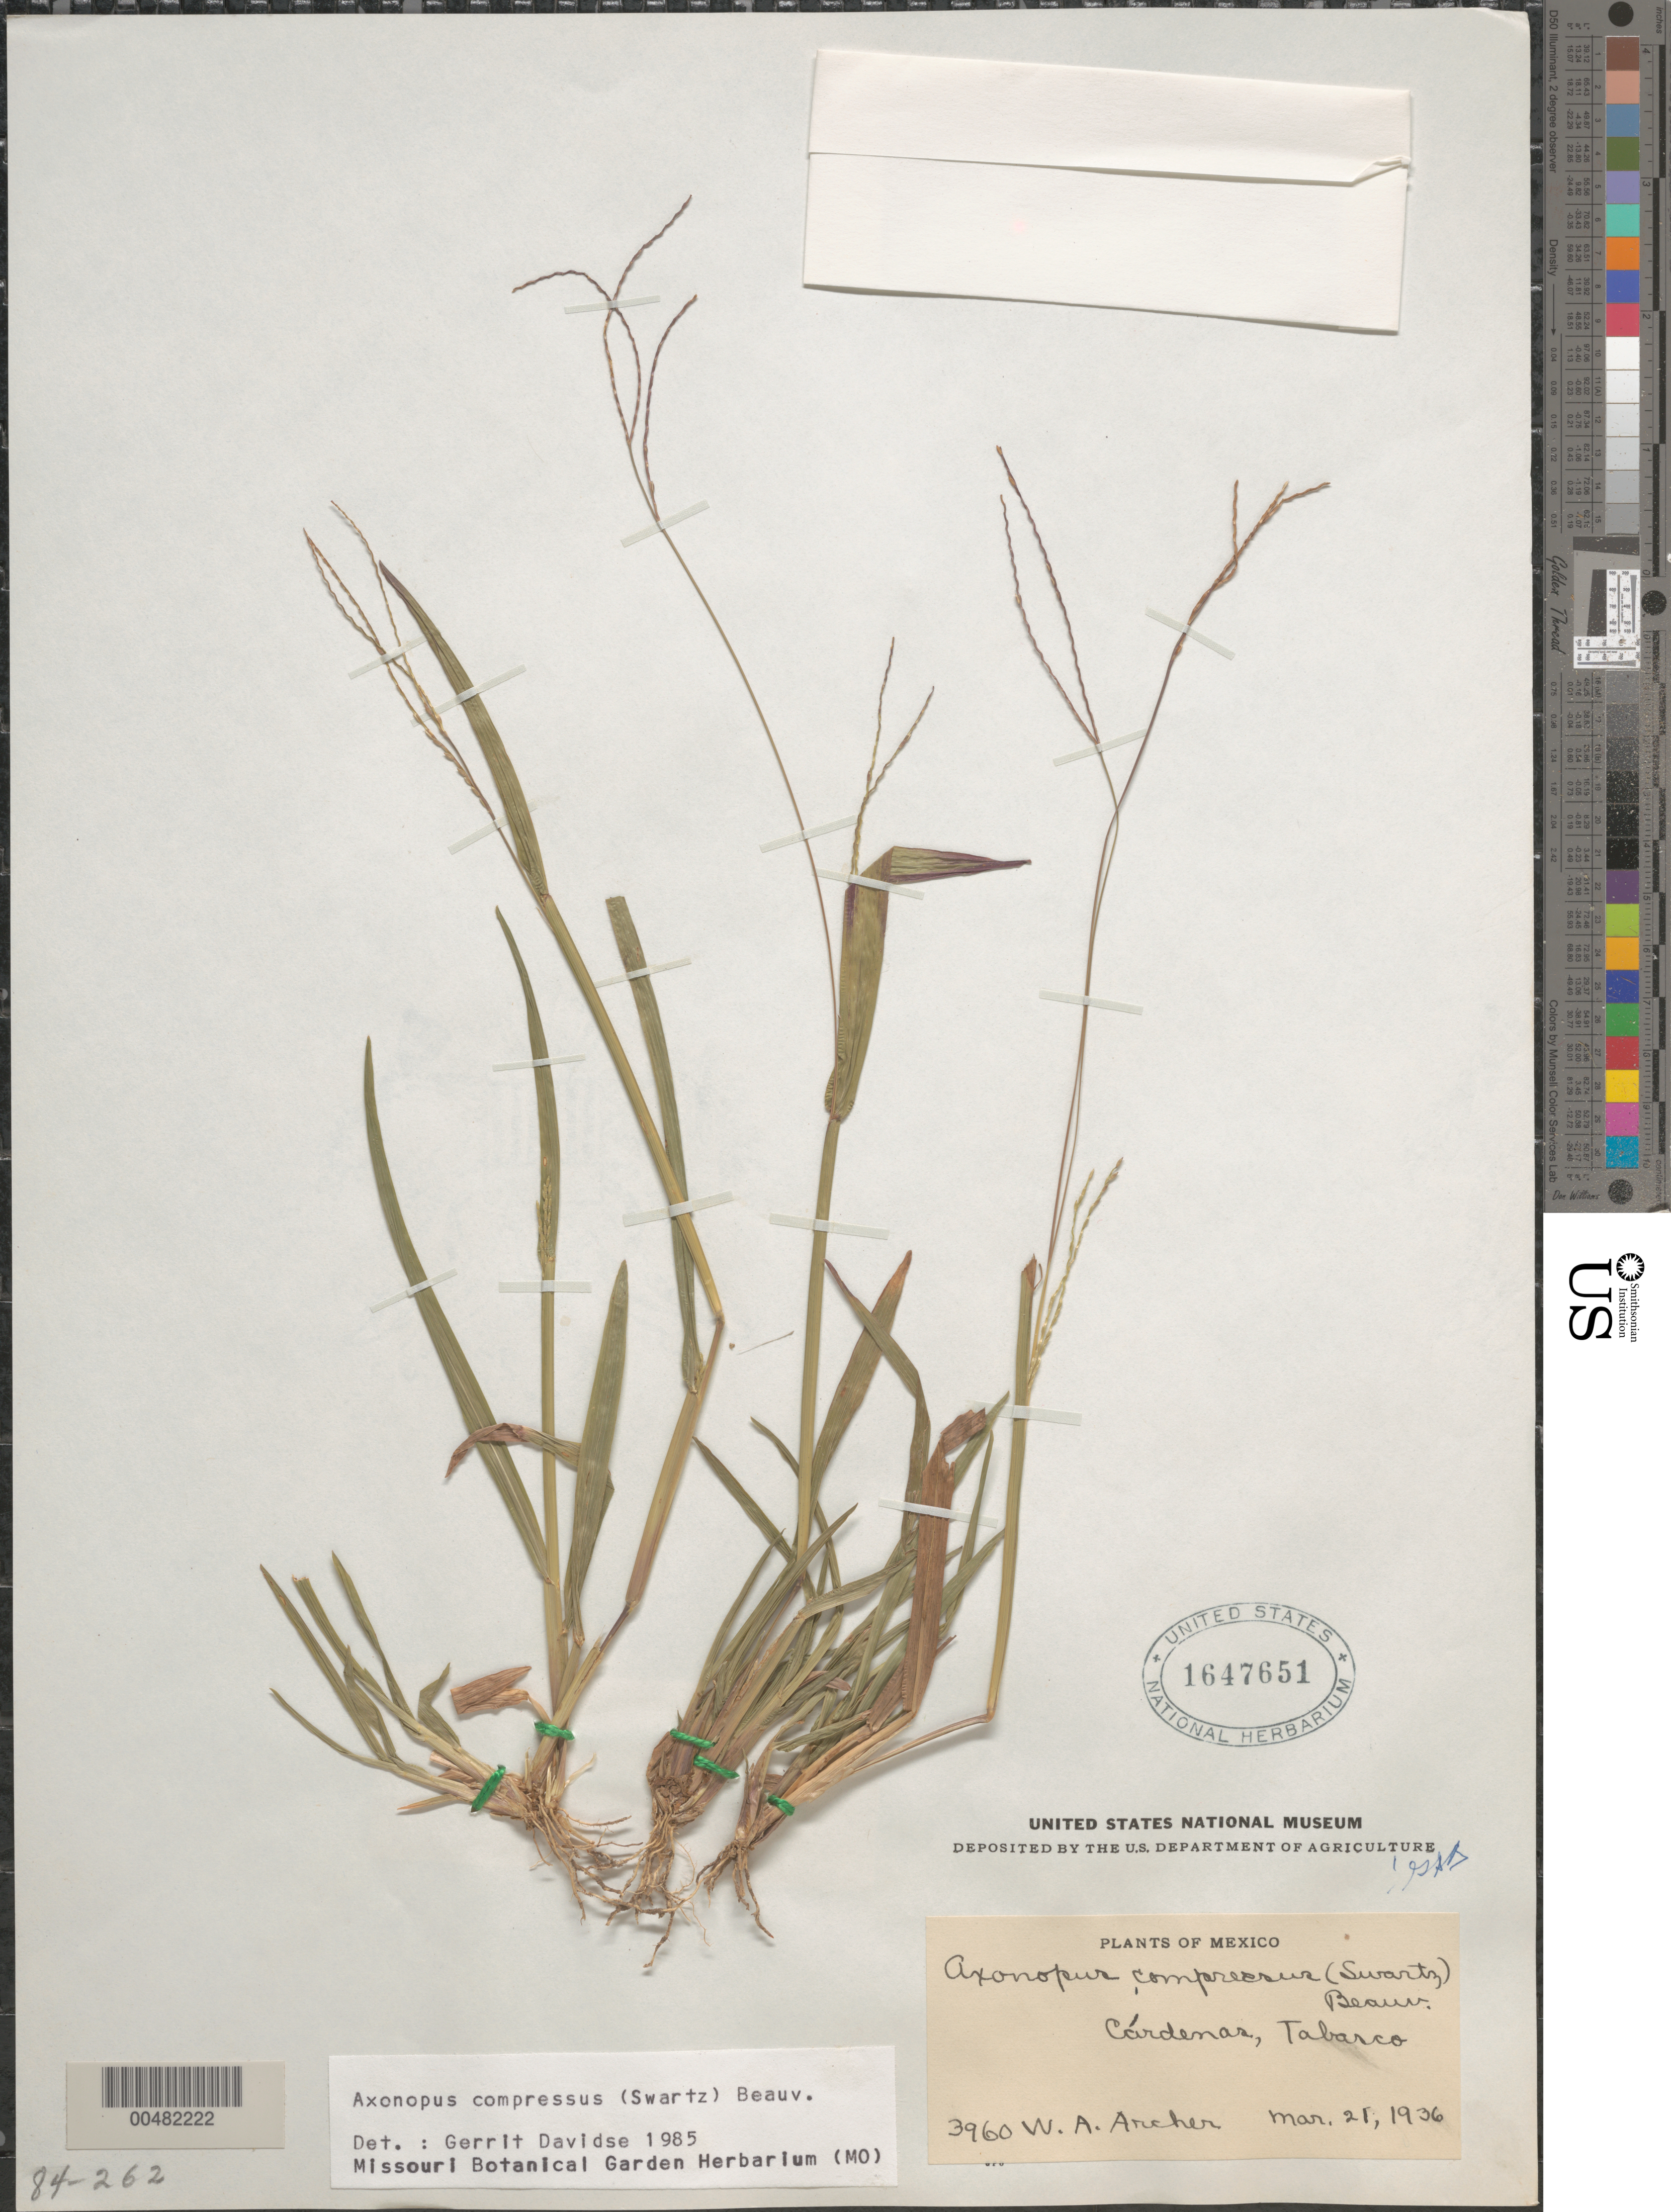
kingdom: Plantae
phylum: Tracheophyta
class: Liliopsida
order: Poales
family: Poaceae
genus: Axonopus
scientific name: Axonopus compressus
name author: (Sw.) P. Beauv.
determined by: Davidse, Gerrit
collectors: W. A. Archer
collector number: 3960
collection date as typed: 21 Mar 1936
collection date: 1936-03-21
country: Mexico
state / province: Tabasco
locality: Cárdenas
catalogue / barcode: US 1647651